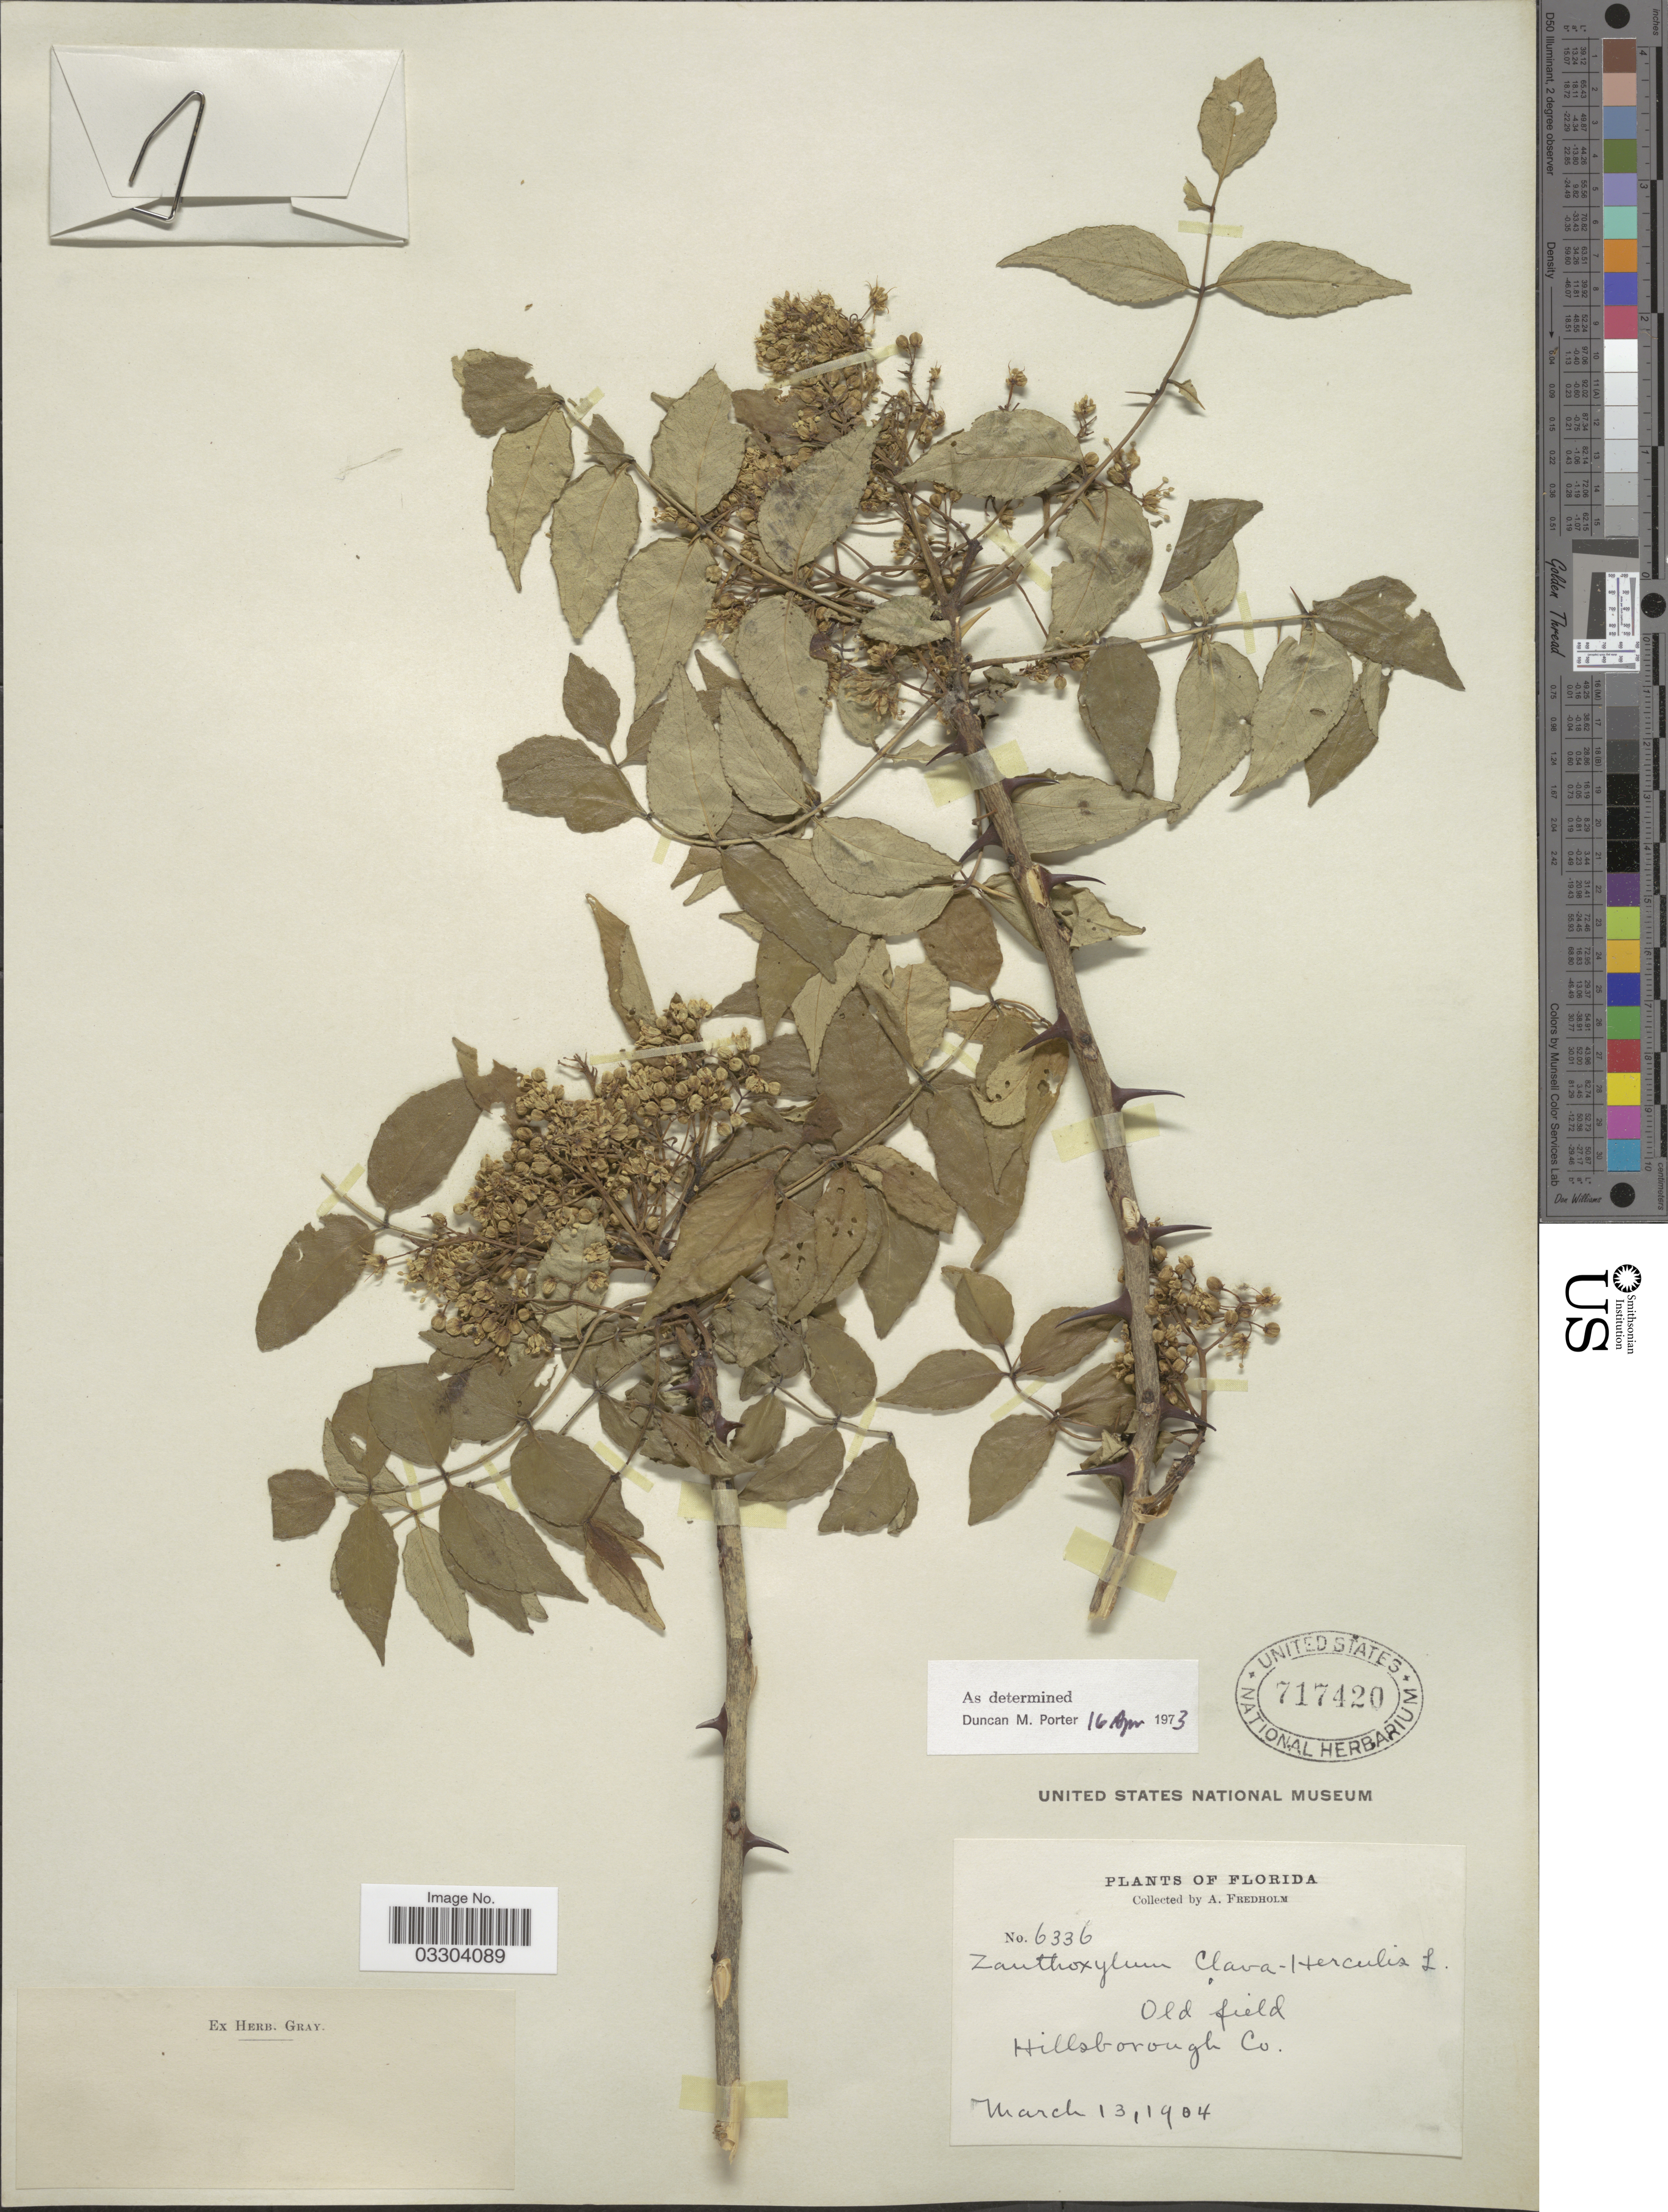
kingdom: Plantae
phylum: Tracheophyta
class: Magnoliopsida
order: Sapindales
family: Rutaceae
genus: Zanthoxylum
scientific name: Zanthoxylum clava-herculis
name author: L.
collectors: A. Fredholm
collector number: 6336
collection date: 1904-03-13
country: United States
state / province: Florida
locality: Old field, Hillsborough Co.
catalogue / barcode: US 717420